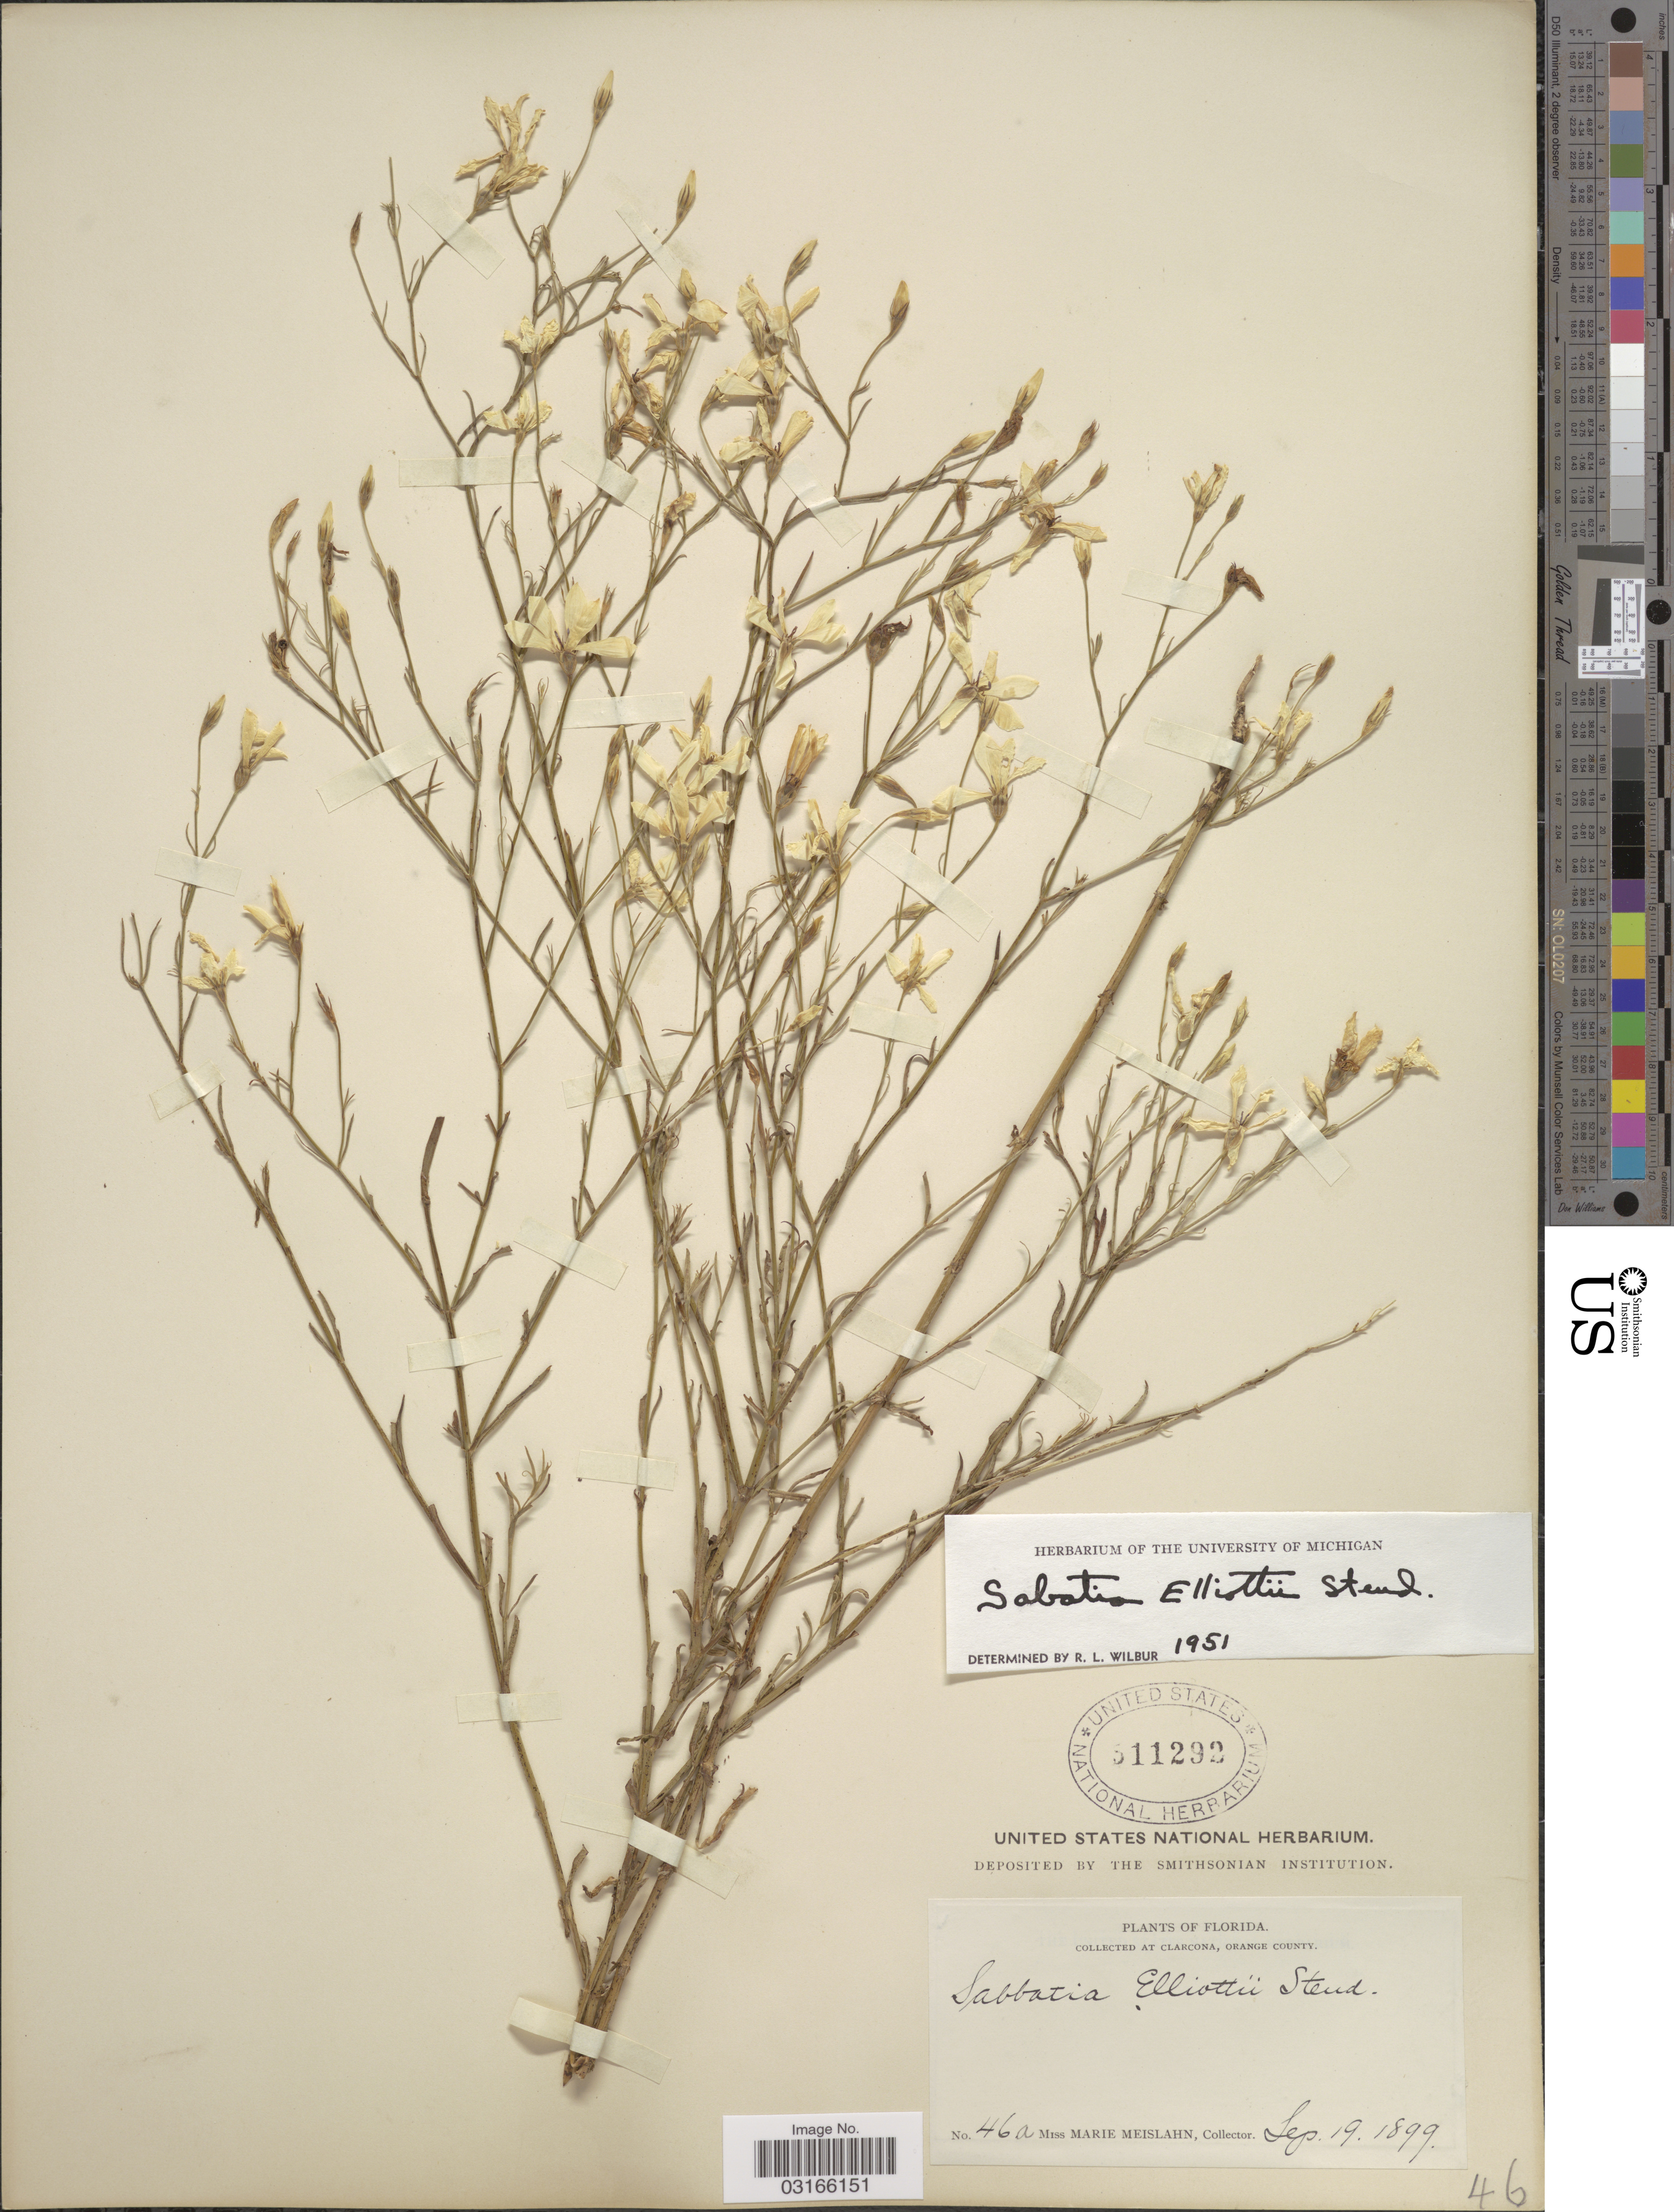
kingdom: Plantae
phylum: Tracheophyta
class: Magnoliopsida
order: Gentianales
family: Gentianaceae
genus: Sabatia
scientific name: Sabatia brevifolia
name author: Raf.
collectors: M. Meislahn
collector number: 46a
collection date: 1899-09-19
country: United States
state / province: Florida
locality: At Clarcona, Orange County.